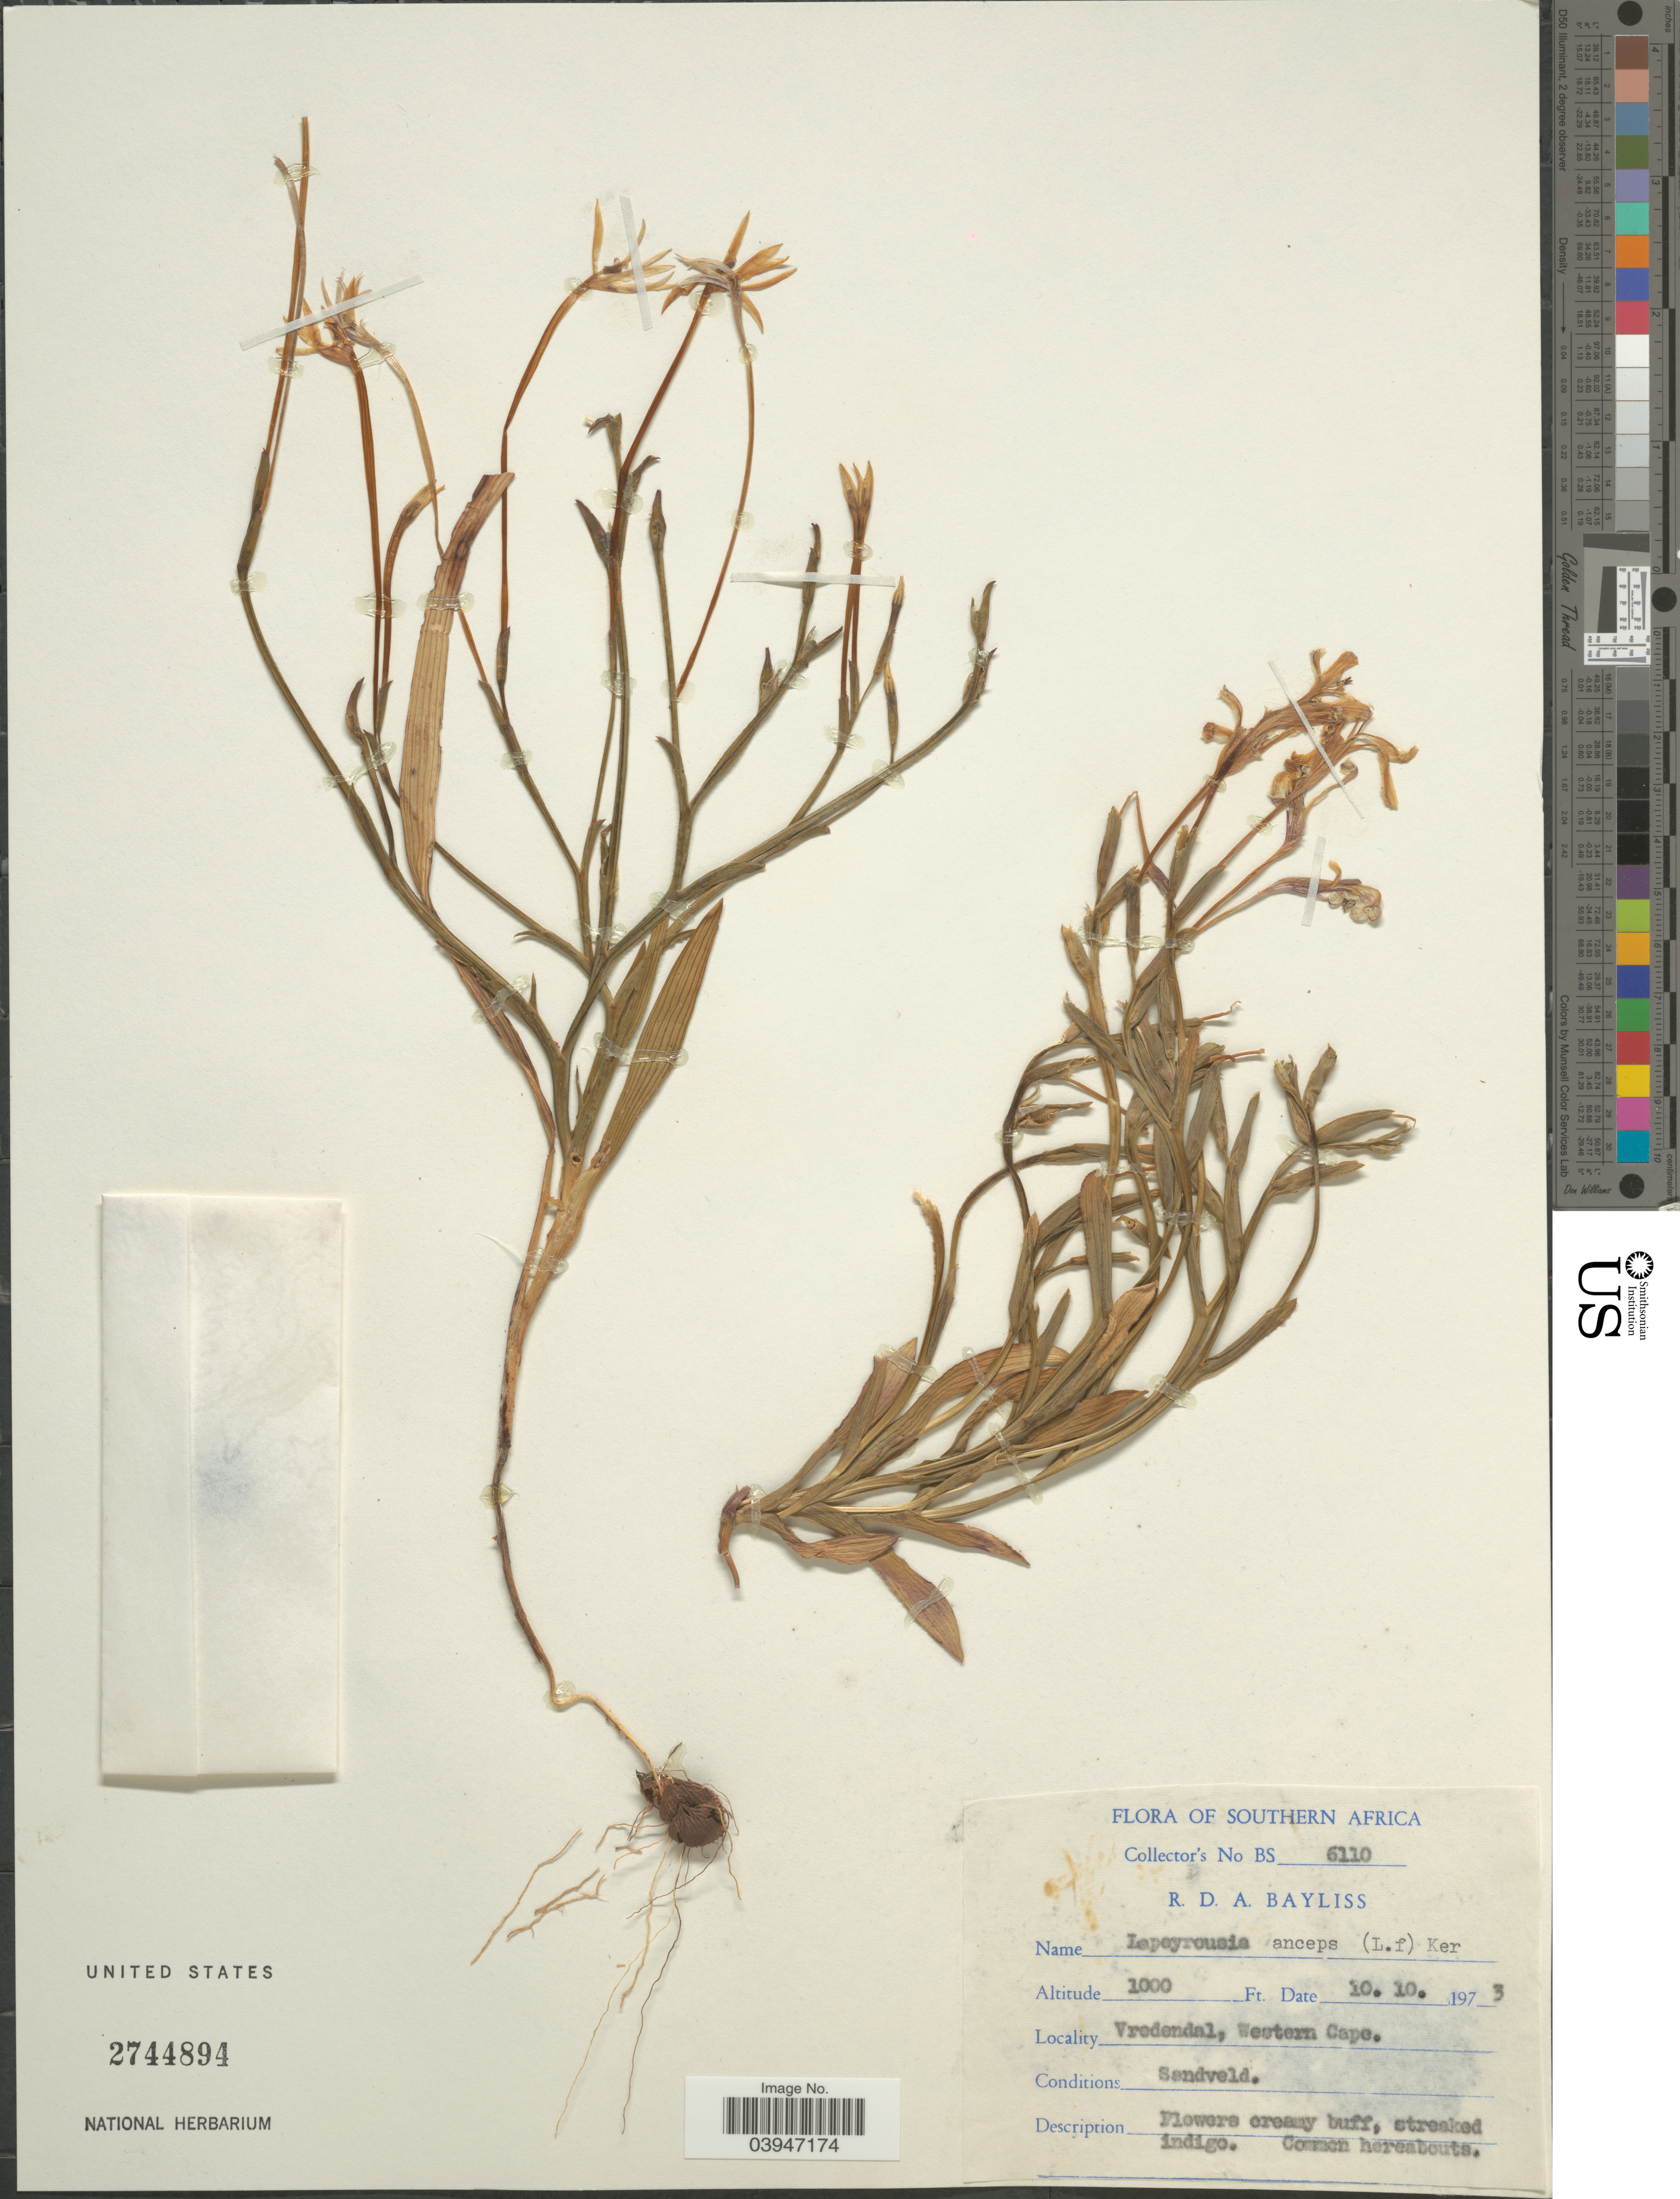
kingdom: Plantae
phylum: Tracheophyta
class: Liliopsida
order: Asparagales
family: Iridaceae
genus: Lapeirousia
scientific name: Lapeirousia anceps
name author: (L. f.) Ker Gawl.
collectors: R. Bayliss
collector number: BS 6110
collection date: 1973-10-10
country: South Africa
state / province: Western Cape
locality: Southern Africa. Vredendal.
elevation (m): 305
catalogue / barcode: US 2744894